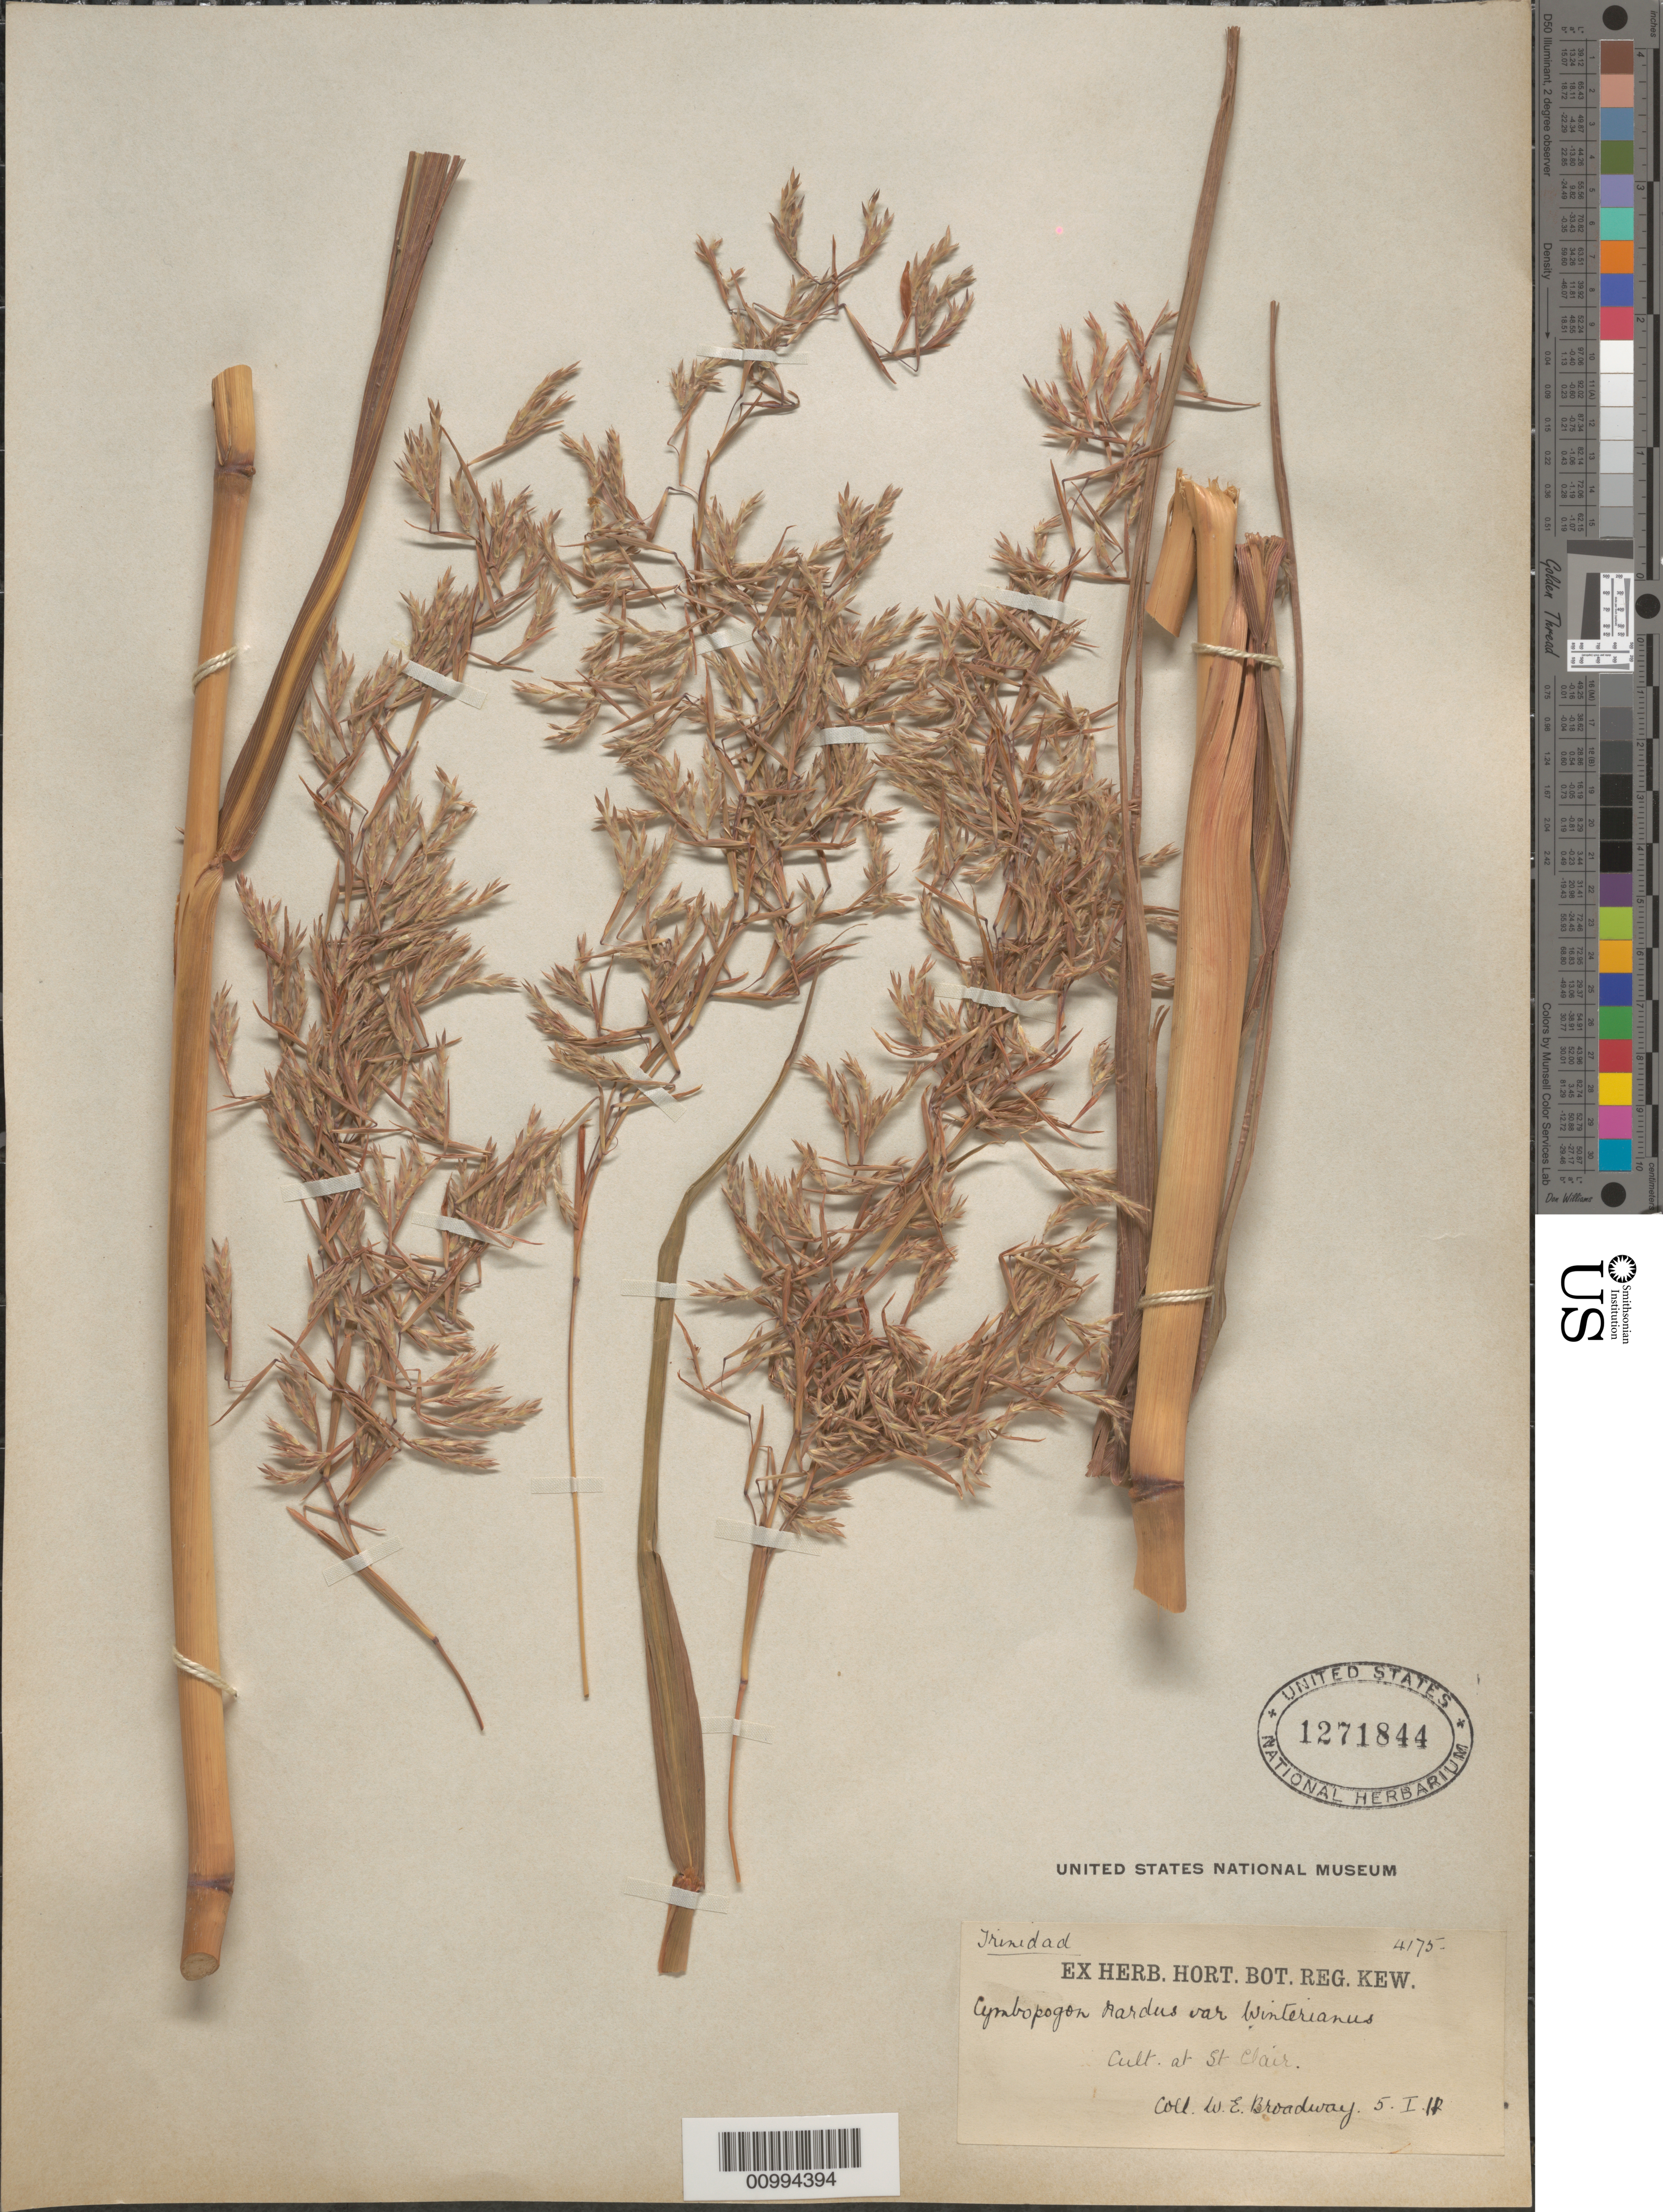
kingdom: Plantae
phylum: Tracheophyta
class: Liliopsida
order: Poales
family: Poaceae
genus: Cymbopogon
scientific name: Cymbopogon nardus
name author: (L.) Rendle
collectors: W. E. Broadway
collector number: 4175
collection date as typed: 05 Jan 1911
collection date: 1911-01-05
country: Trinidad and Tobago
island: Trinidad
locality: St. Clair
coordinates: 0 N, 0 E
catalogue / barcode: US 1271844